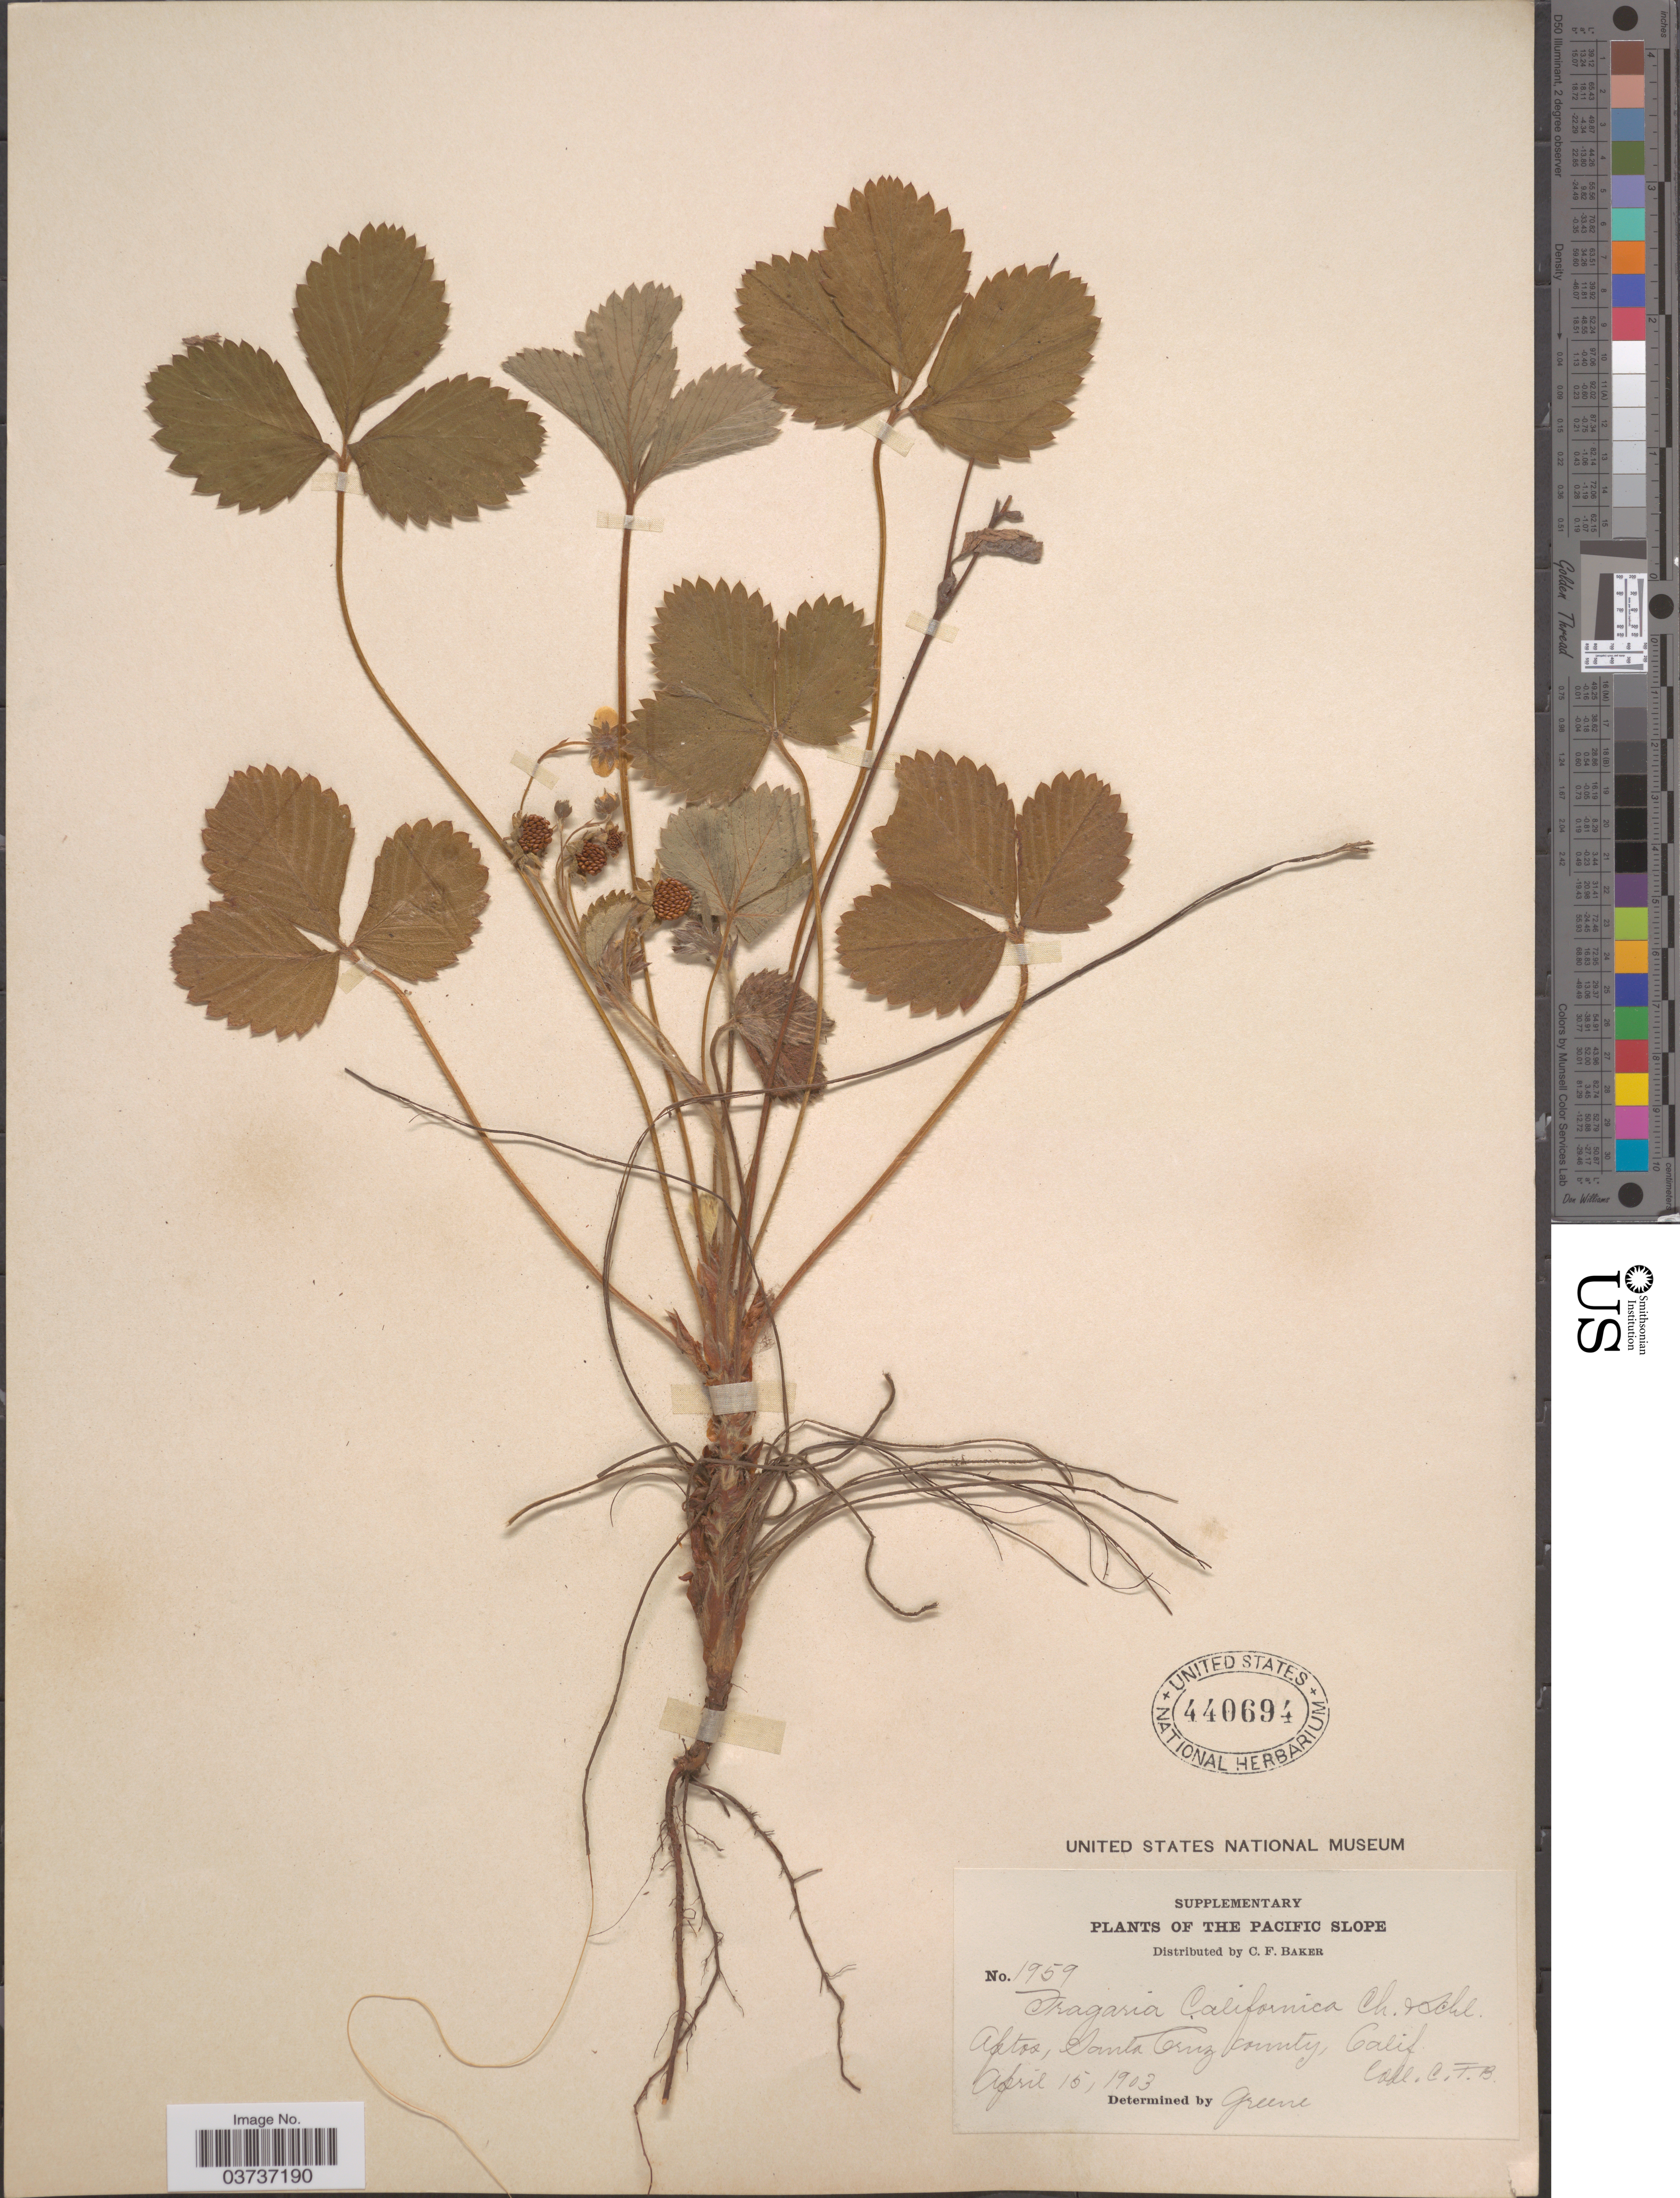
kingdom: Plantae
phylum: Tracheophyta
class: Magnoliopsida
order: Rosales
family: Rosaceae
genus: Fragaria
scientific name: Fragaria californica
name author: Cham. & Schltdl.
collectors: C. F. Baker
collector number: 1959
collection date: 1903-04-15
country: United States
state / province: California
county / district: Santa Cruz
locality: The Pacific Slope. Aptos, Santa Cruz county.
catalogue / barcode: US 440694